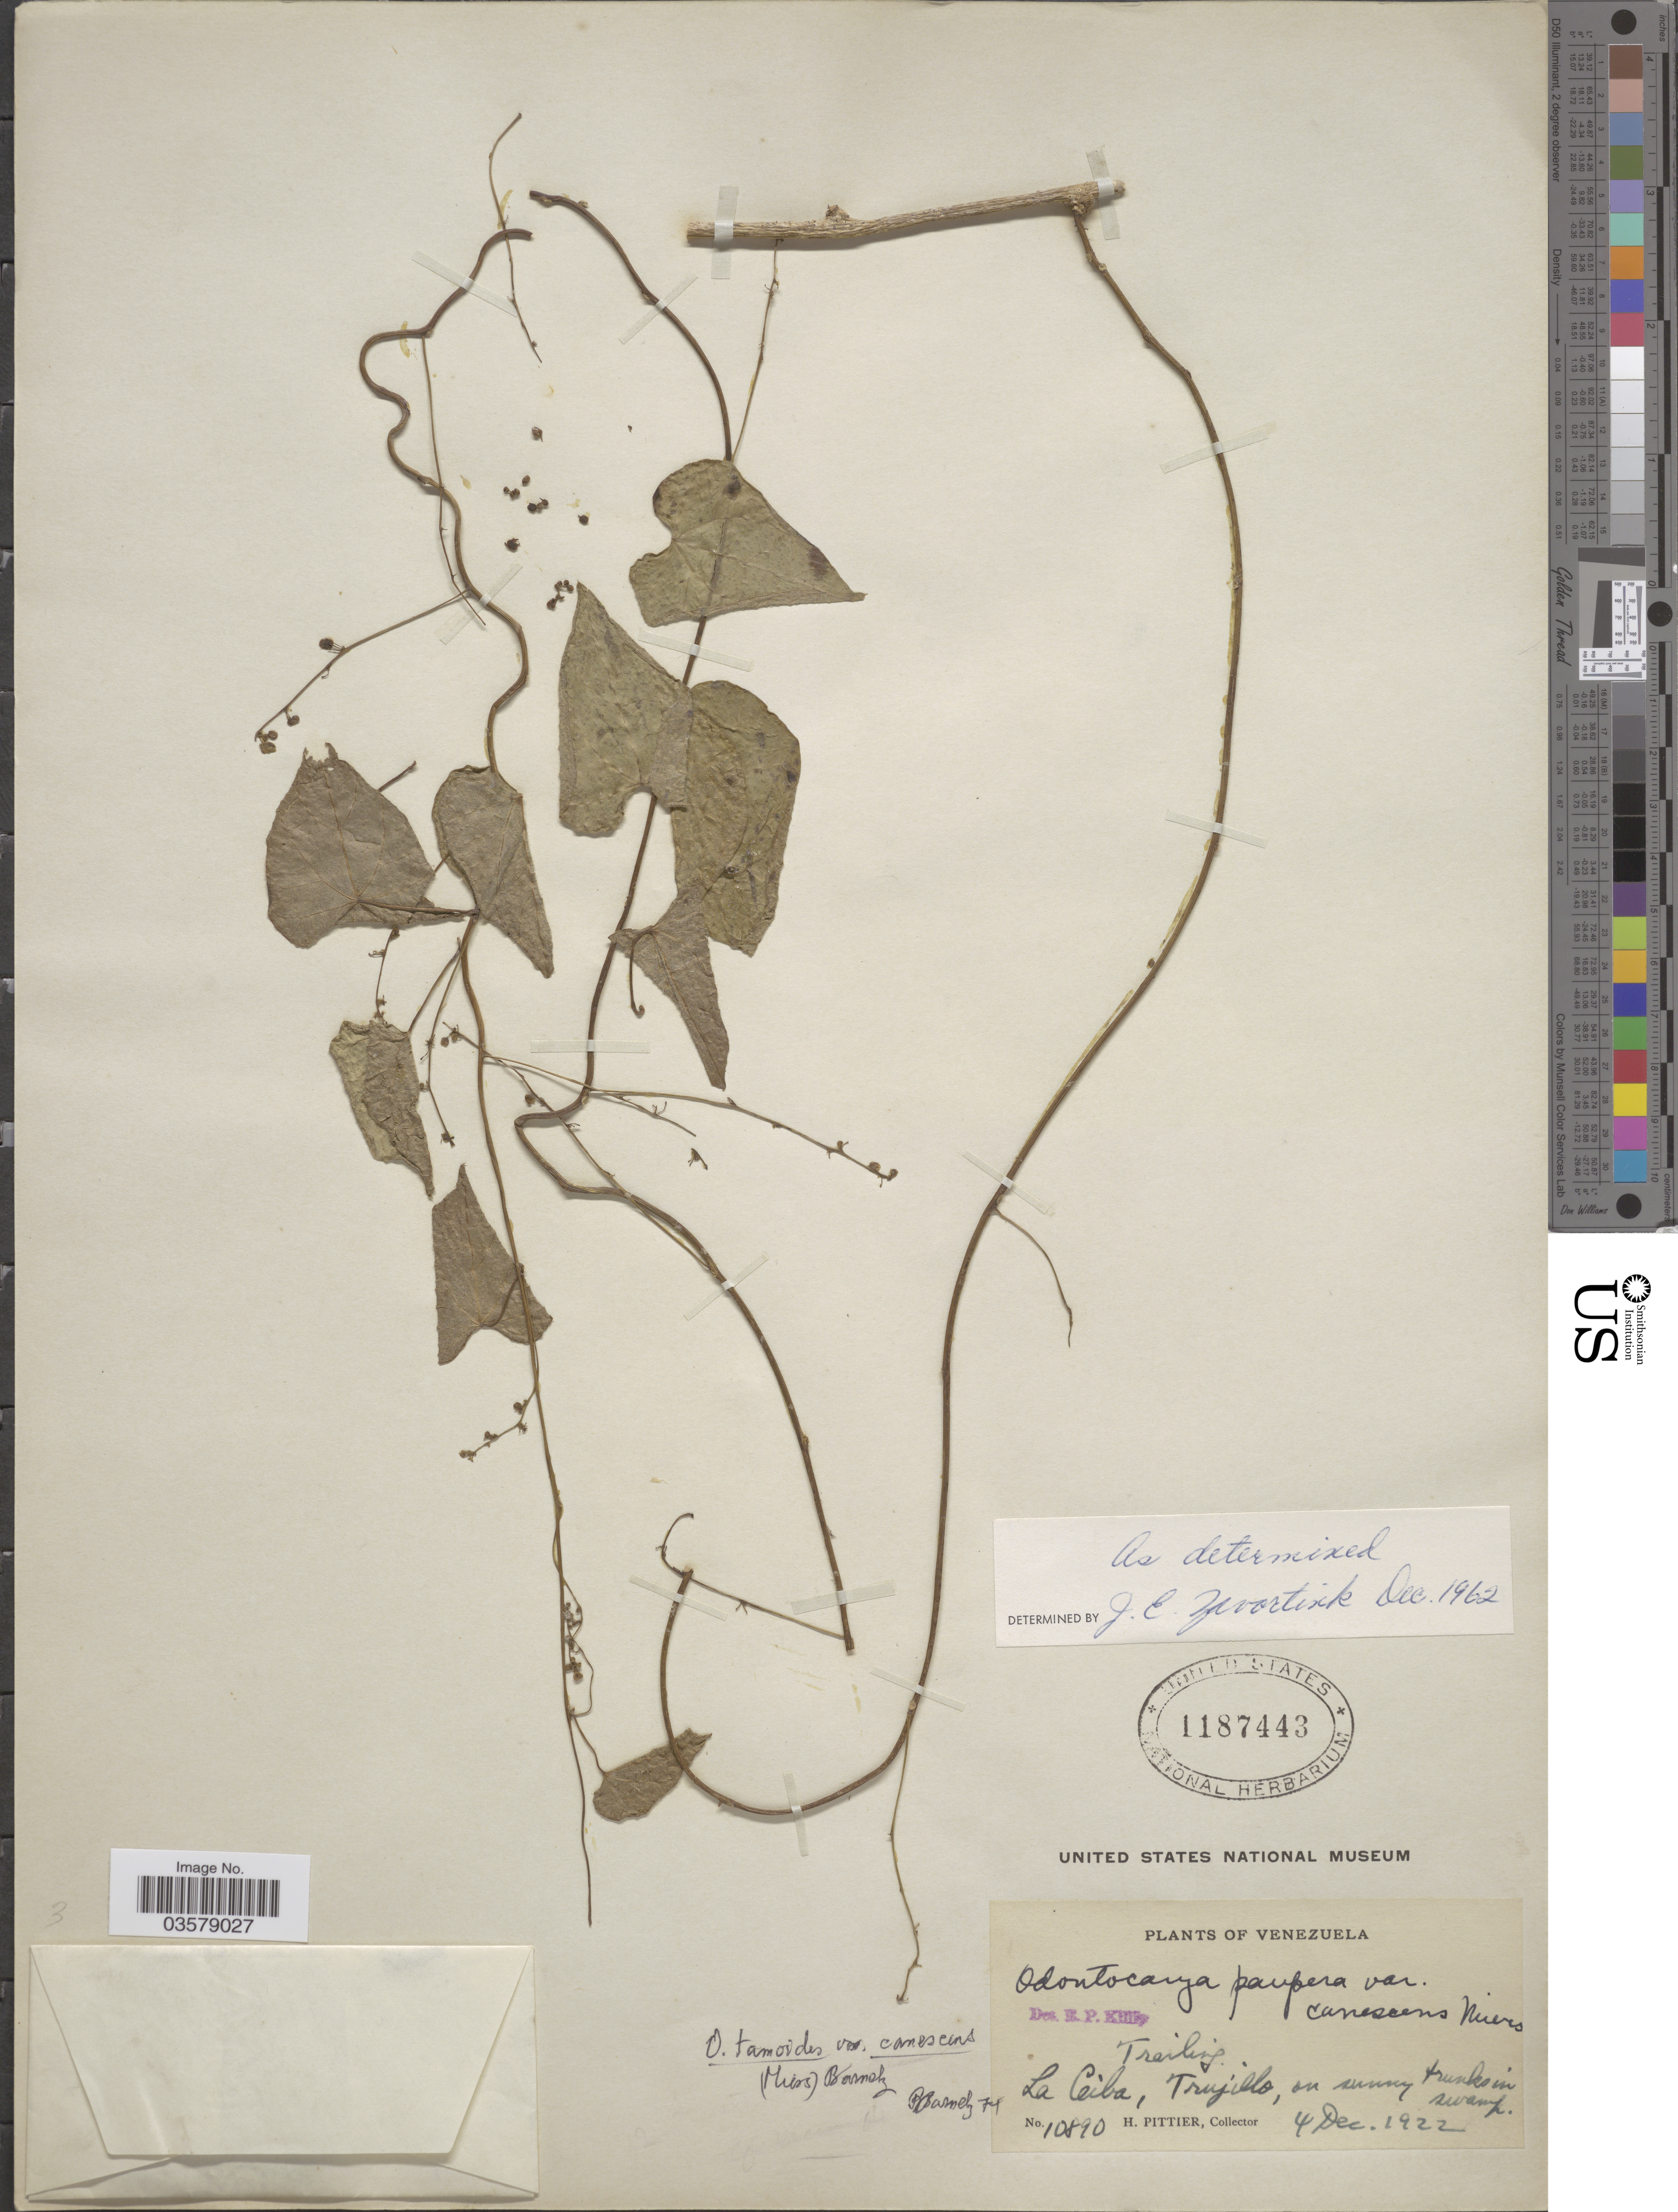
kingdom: Plantae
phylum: Tracheophyta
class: Magnoliopsida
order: Ranunculales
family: Menispermaceae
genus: Odontocarya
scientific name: Odontocarya tamoides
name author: (DC.) Miers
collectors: H. F. Pittier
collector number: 10890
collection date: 1922-12-04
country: Venezuela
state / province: Trujillo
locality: Trailing, La Ceiba.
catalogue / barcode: US 1187443